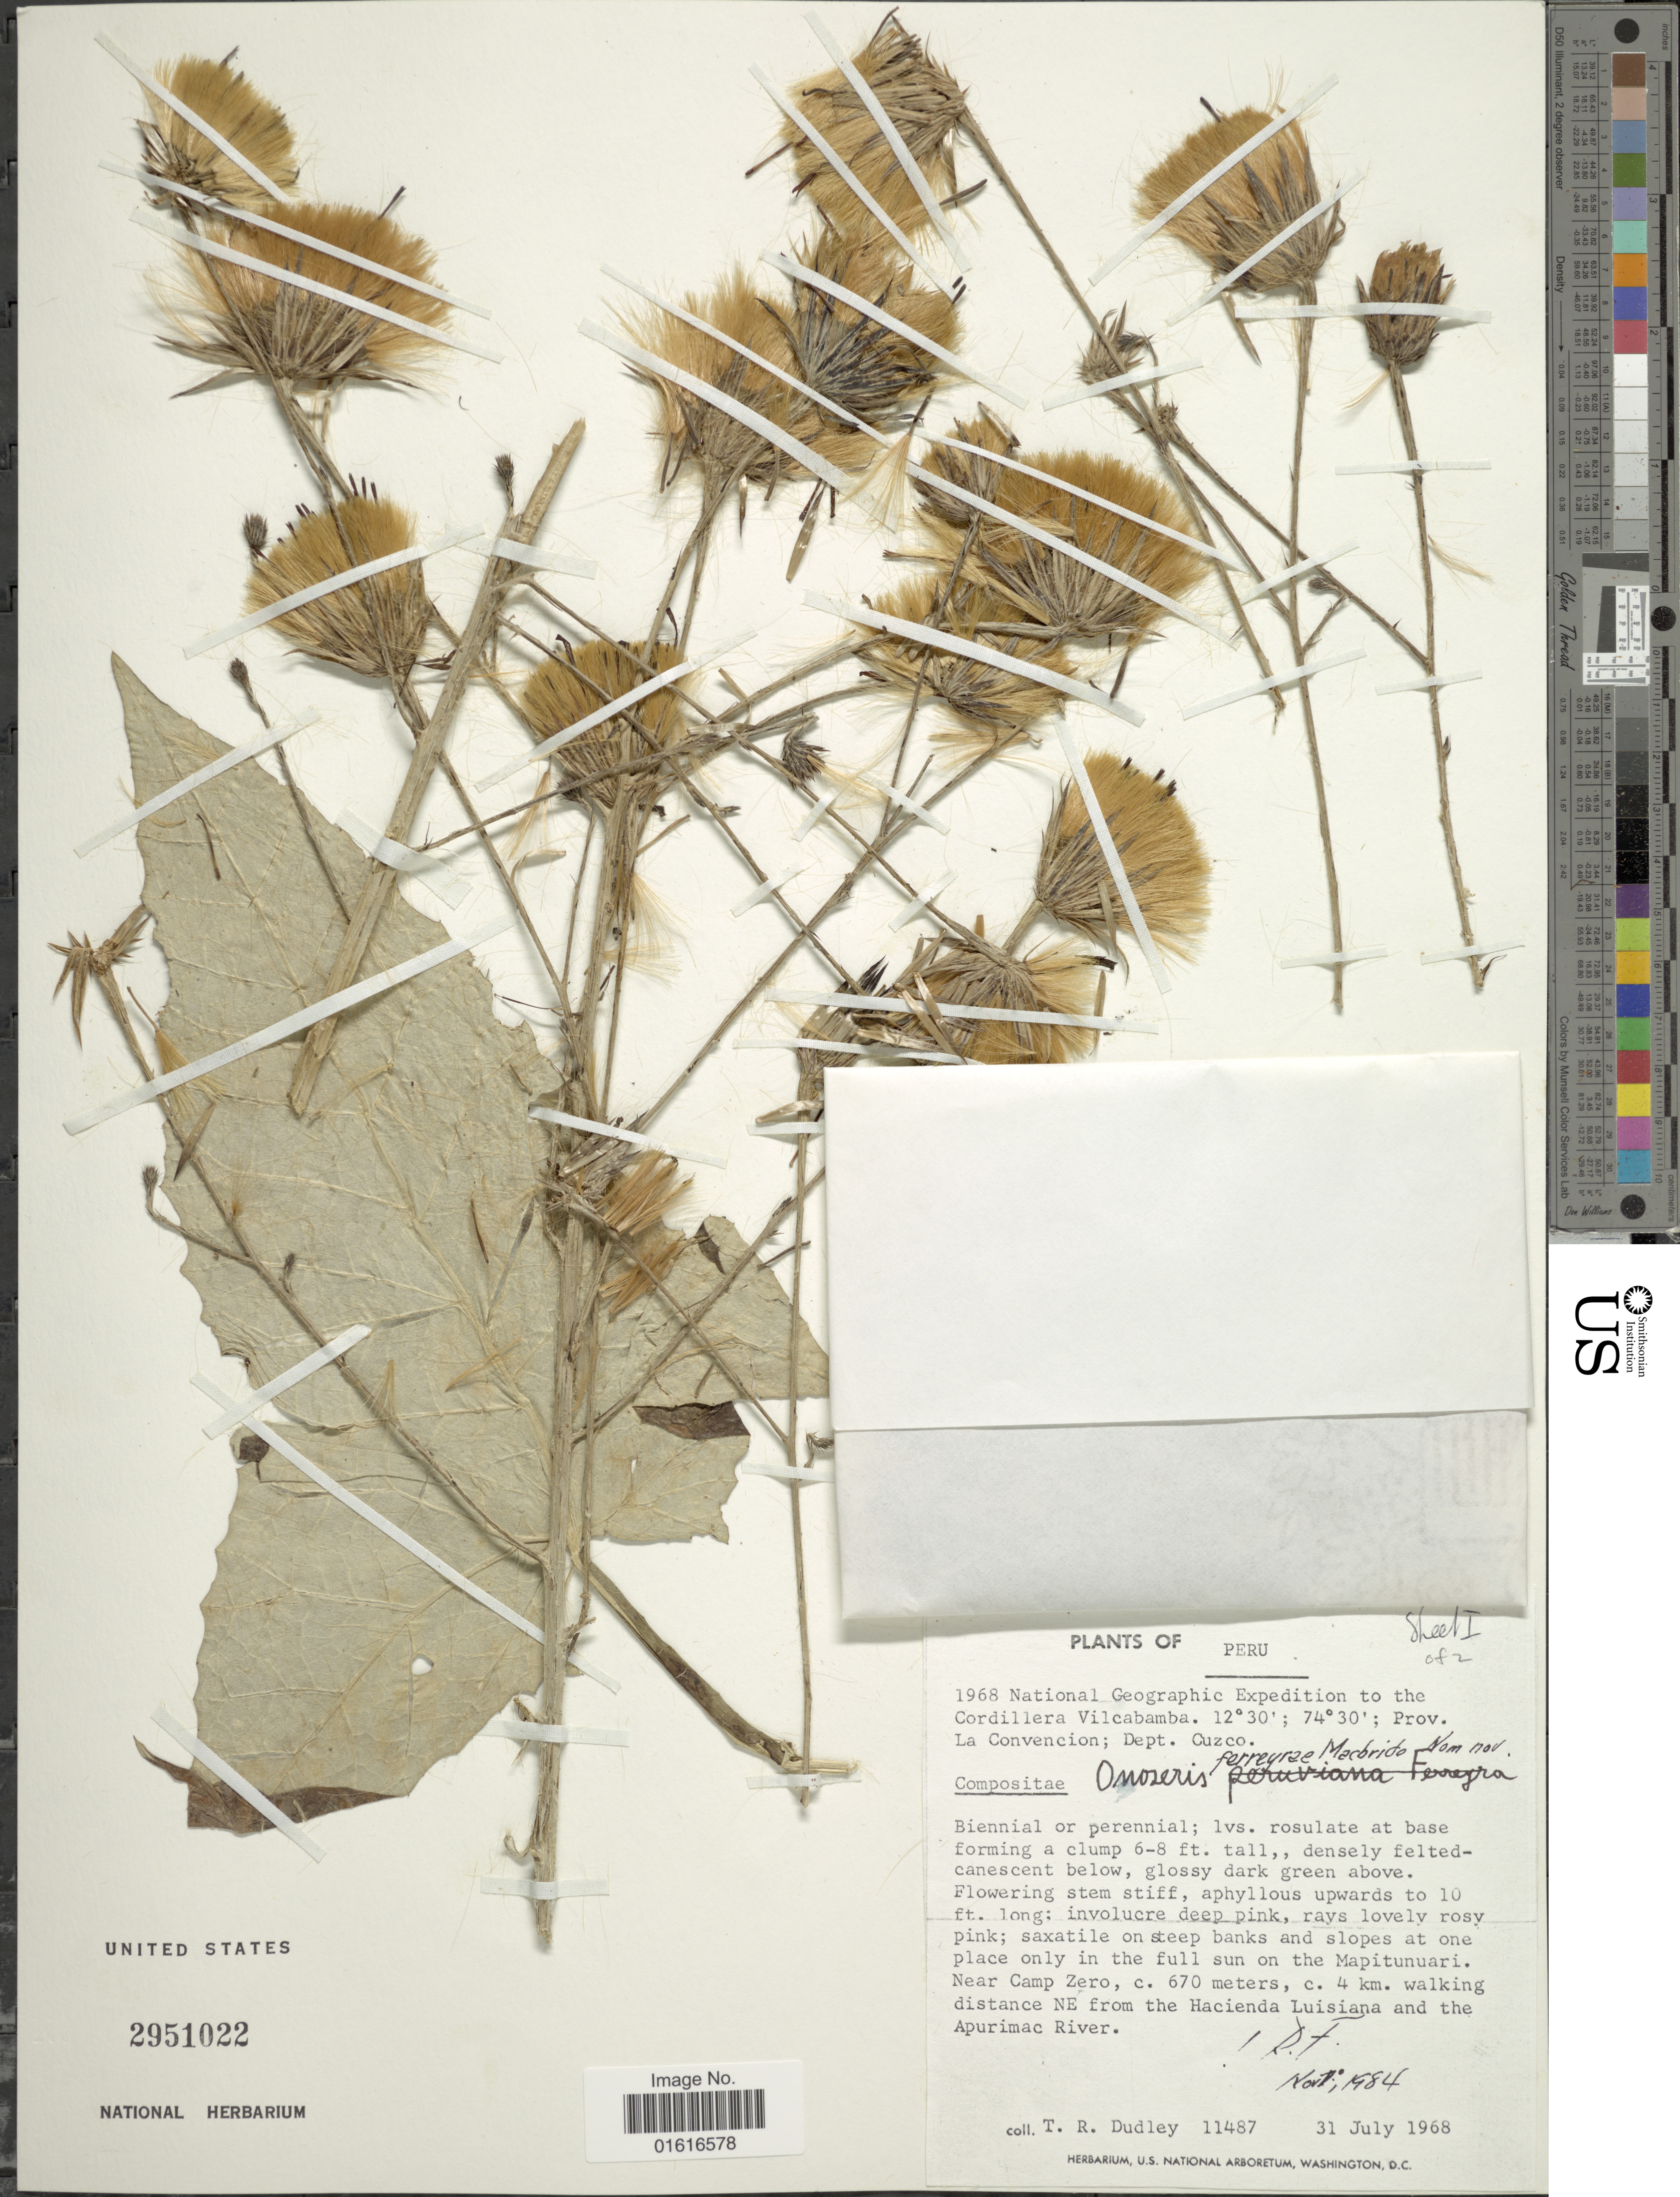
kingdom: Plantae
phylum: Tracheophyta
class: Magnoliopsida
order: Asterales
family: Asteraceae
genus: Onoseris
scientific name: Onoseris peruviana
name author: Ferreyra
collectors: T. R. Dudley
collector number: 11487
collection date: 1968-07-31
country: Peru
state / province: Cusco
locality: The Cordillera Vilcabamba, La Convencion. Near Camp Zero, c. 670 meters c. 4 km walking distance NE from the Hacienda Luisiana and the Apurimac River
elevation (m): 670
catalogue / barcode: US 2951022